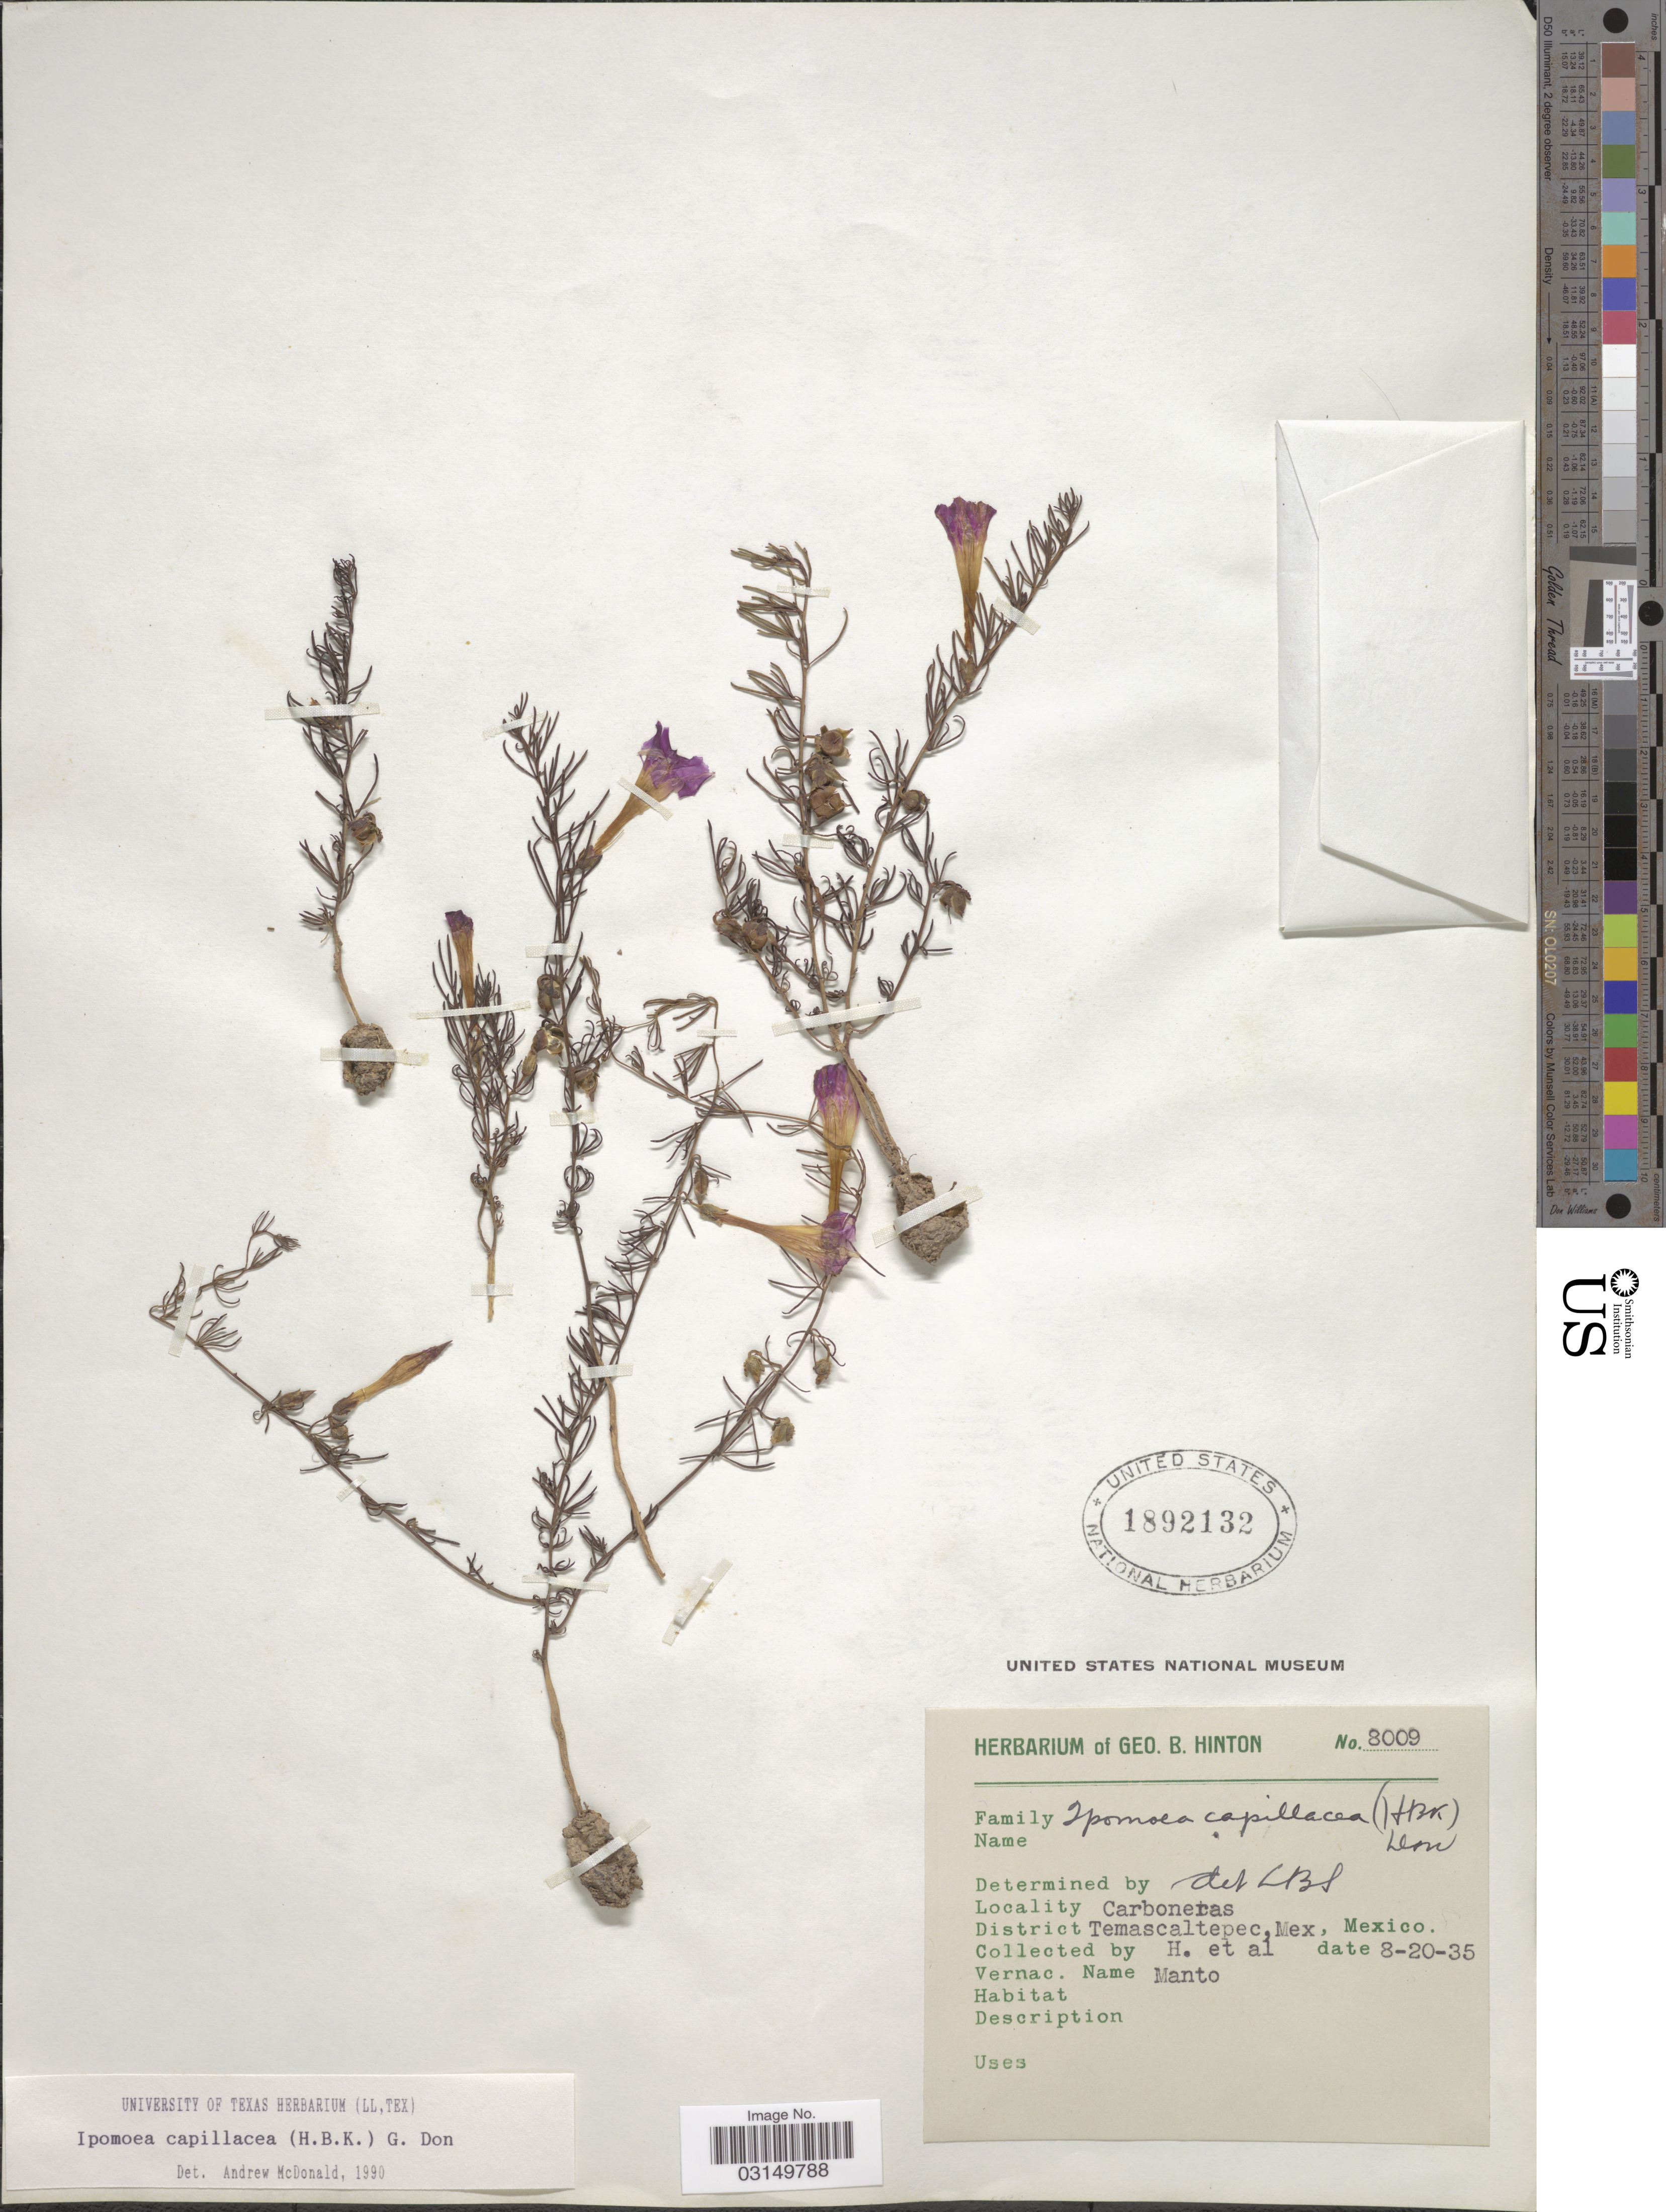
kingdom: Plantae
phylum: Tracheophyta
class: Magnoliopsida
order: Solanales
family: Convolvulaceae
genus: Ipomoea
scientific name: Ipomoea capillacea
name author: (Kunth) G. Don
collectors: G. B. Hinton & et al.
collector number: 8009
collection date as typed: Transcribed d/m/y: 20/8/35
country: Mexico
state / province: México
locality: Carbonetas, District Temascaltepec, Mex., Mexico.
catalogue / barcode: US 1892132